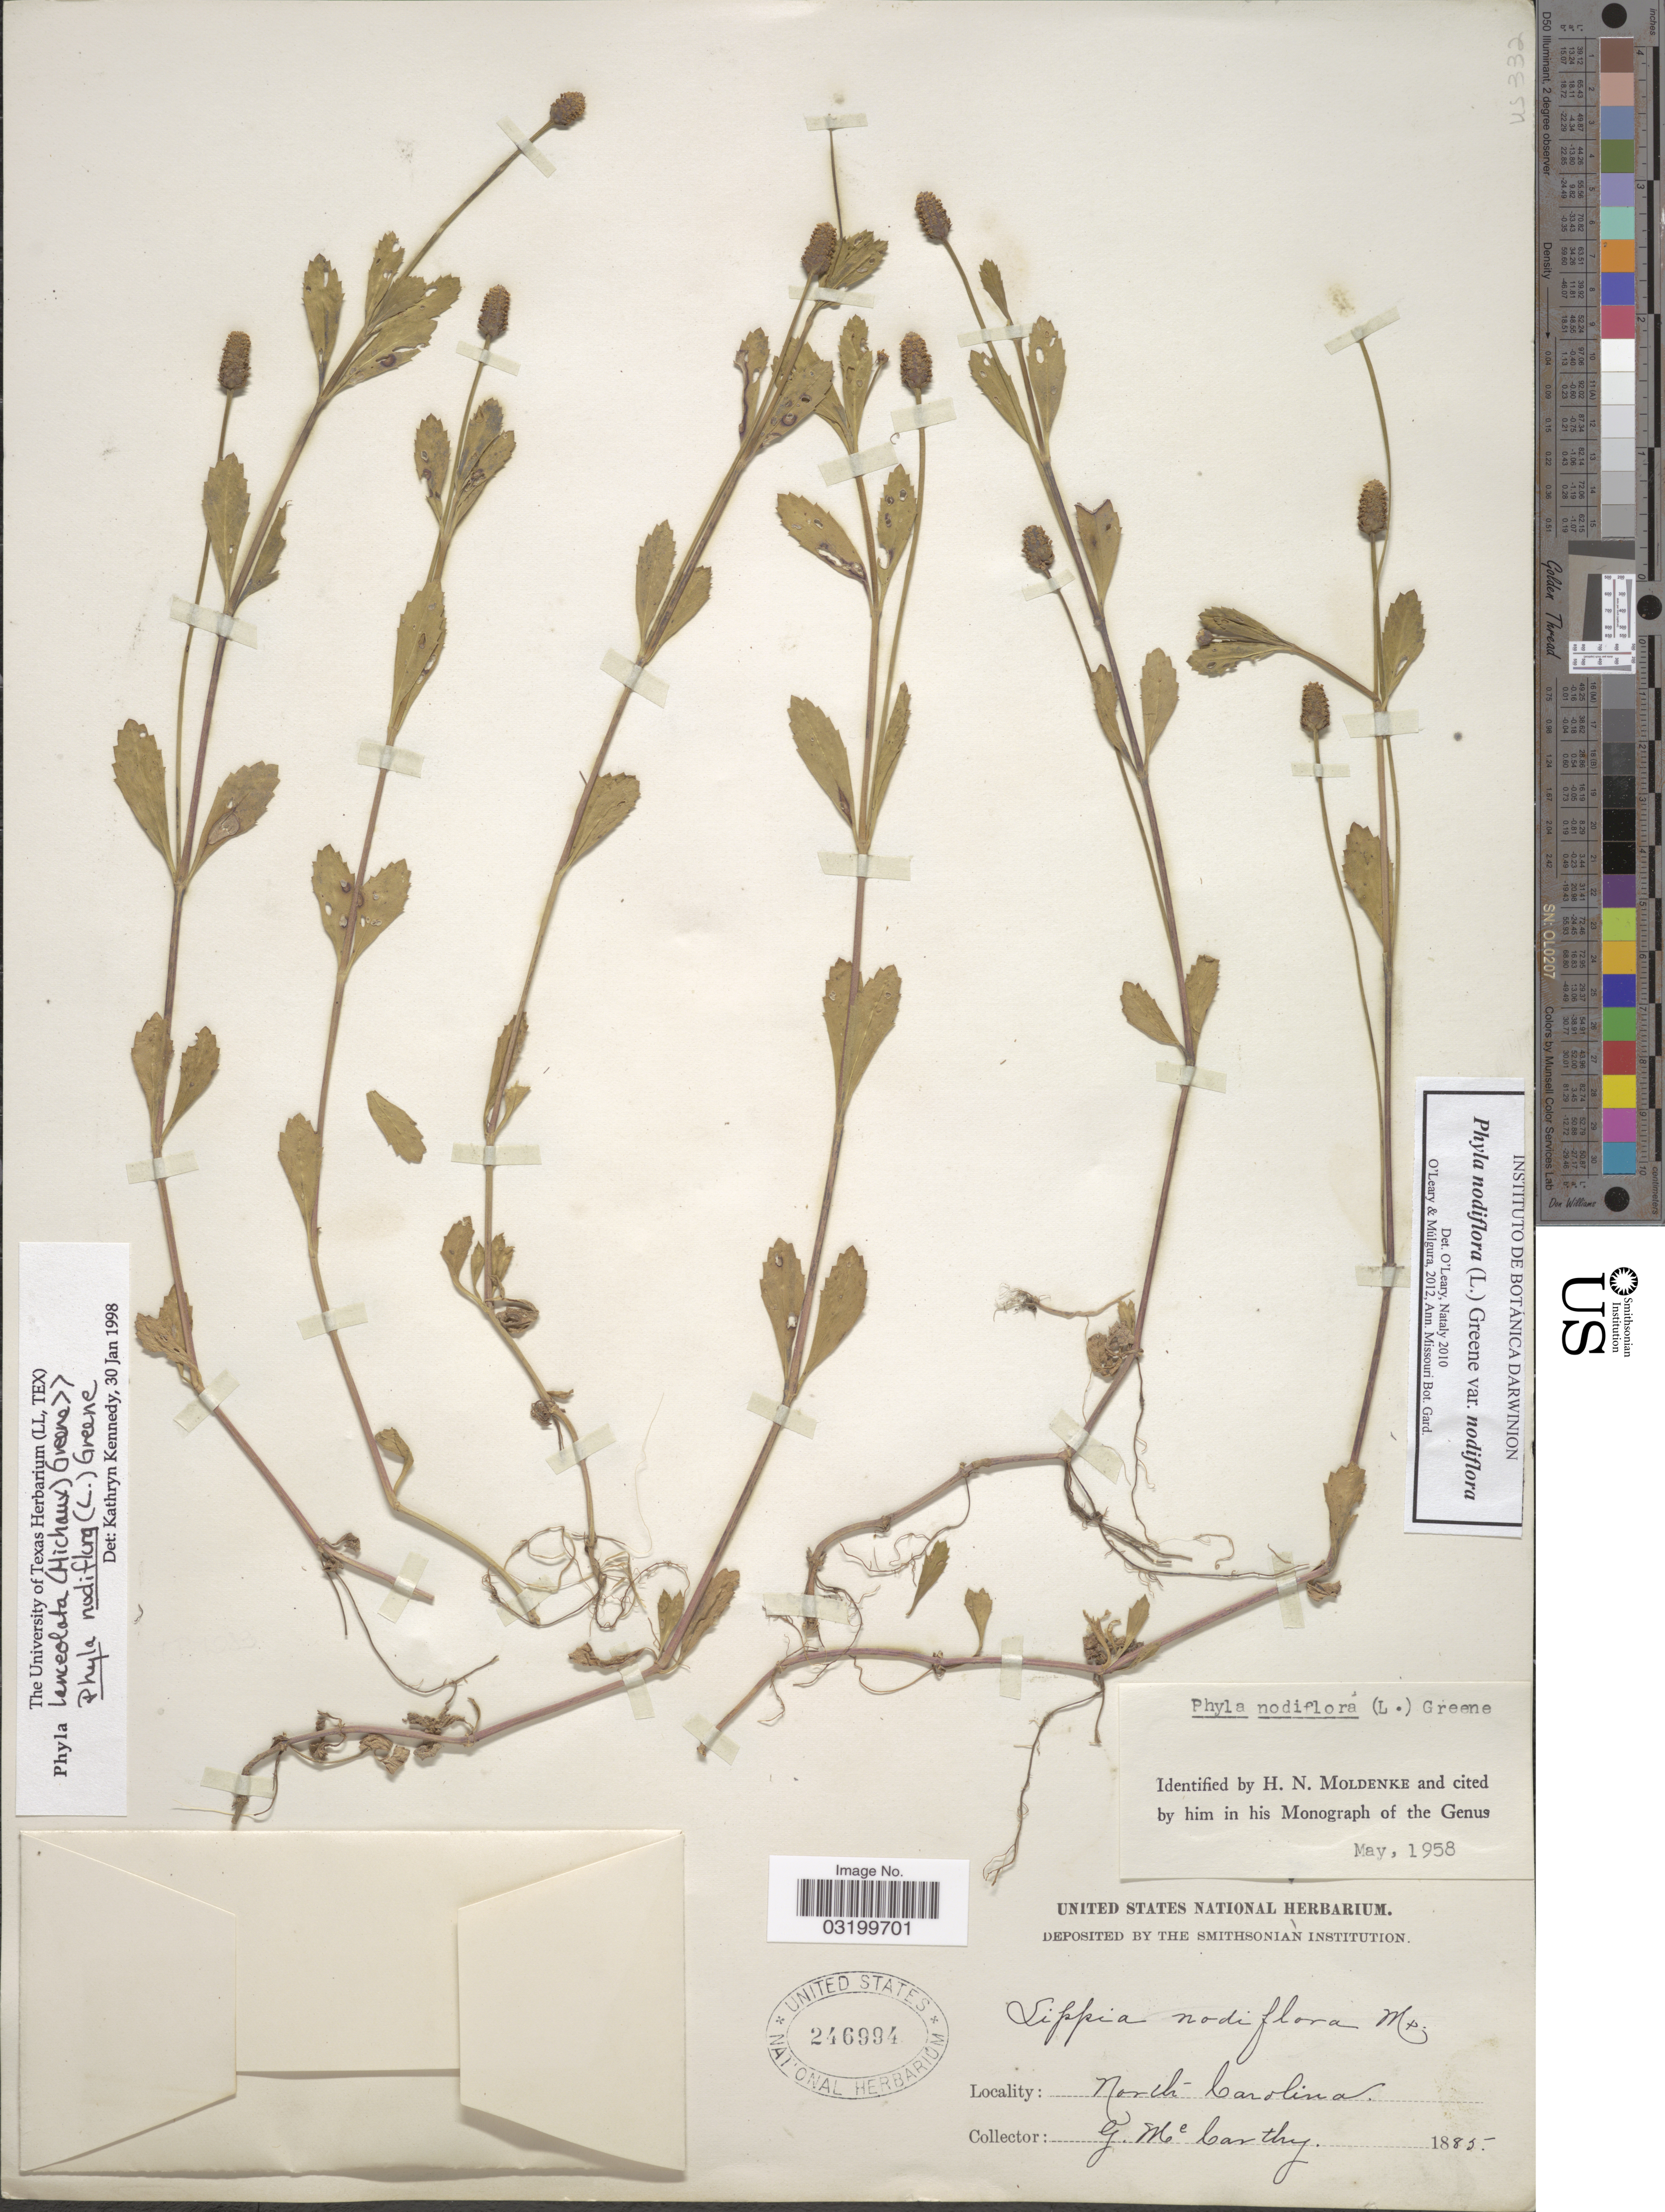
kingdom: Plantae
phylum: Tracheophyta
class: Magnoliopsida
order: Lamiales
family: Verbenaceae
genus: Phyla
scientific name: Phyla nodiflora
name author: (L.) Greene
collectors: G. McCarthy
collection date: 1885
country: United States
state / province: North Carolina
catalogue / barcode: US 246994